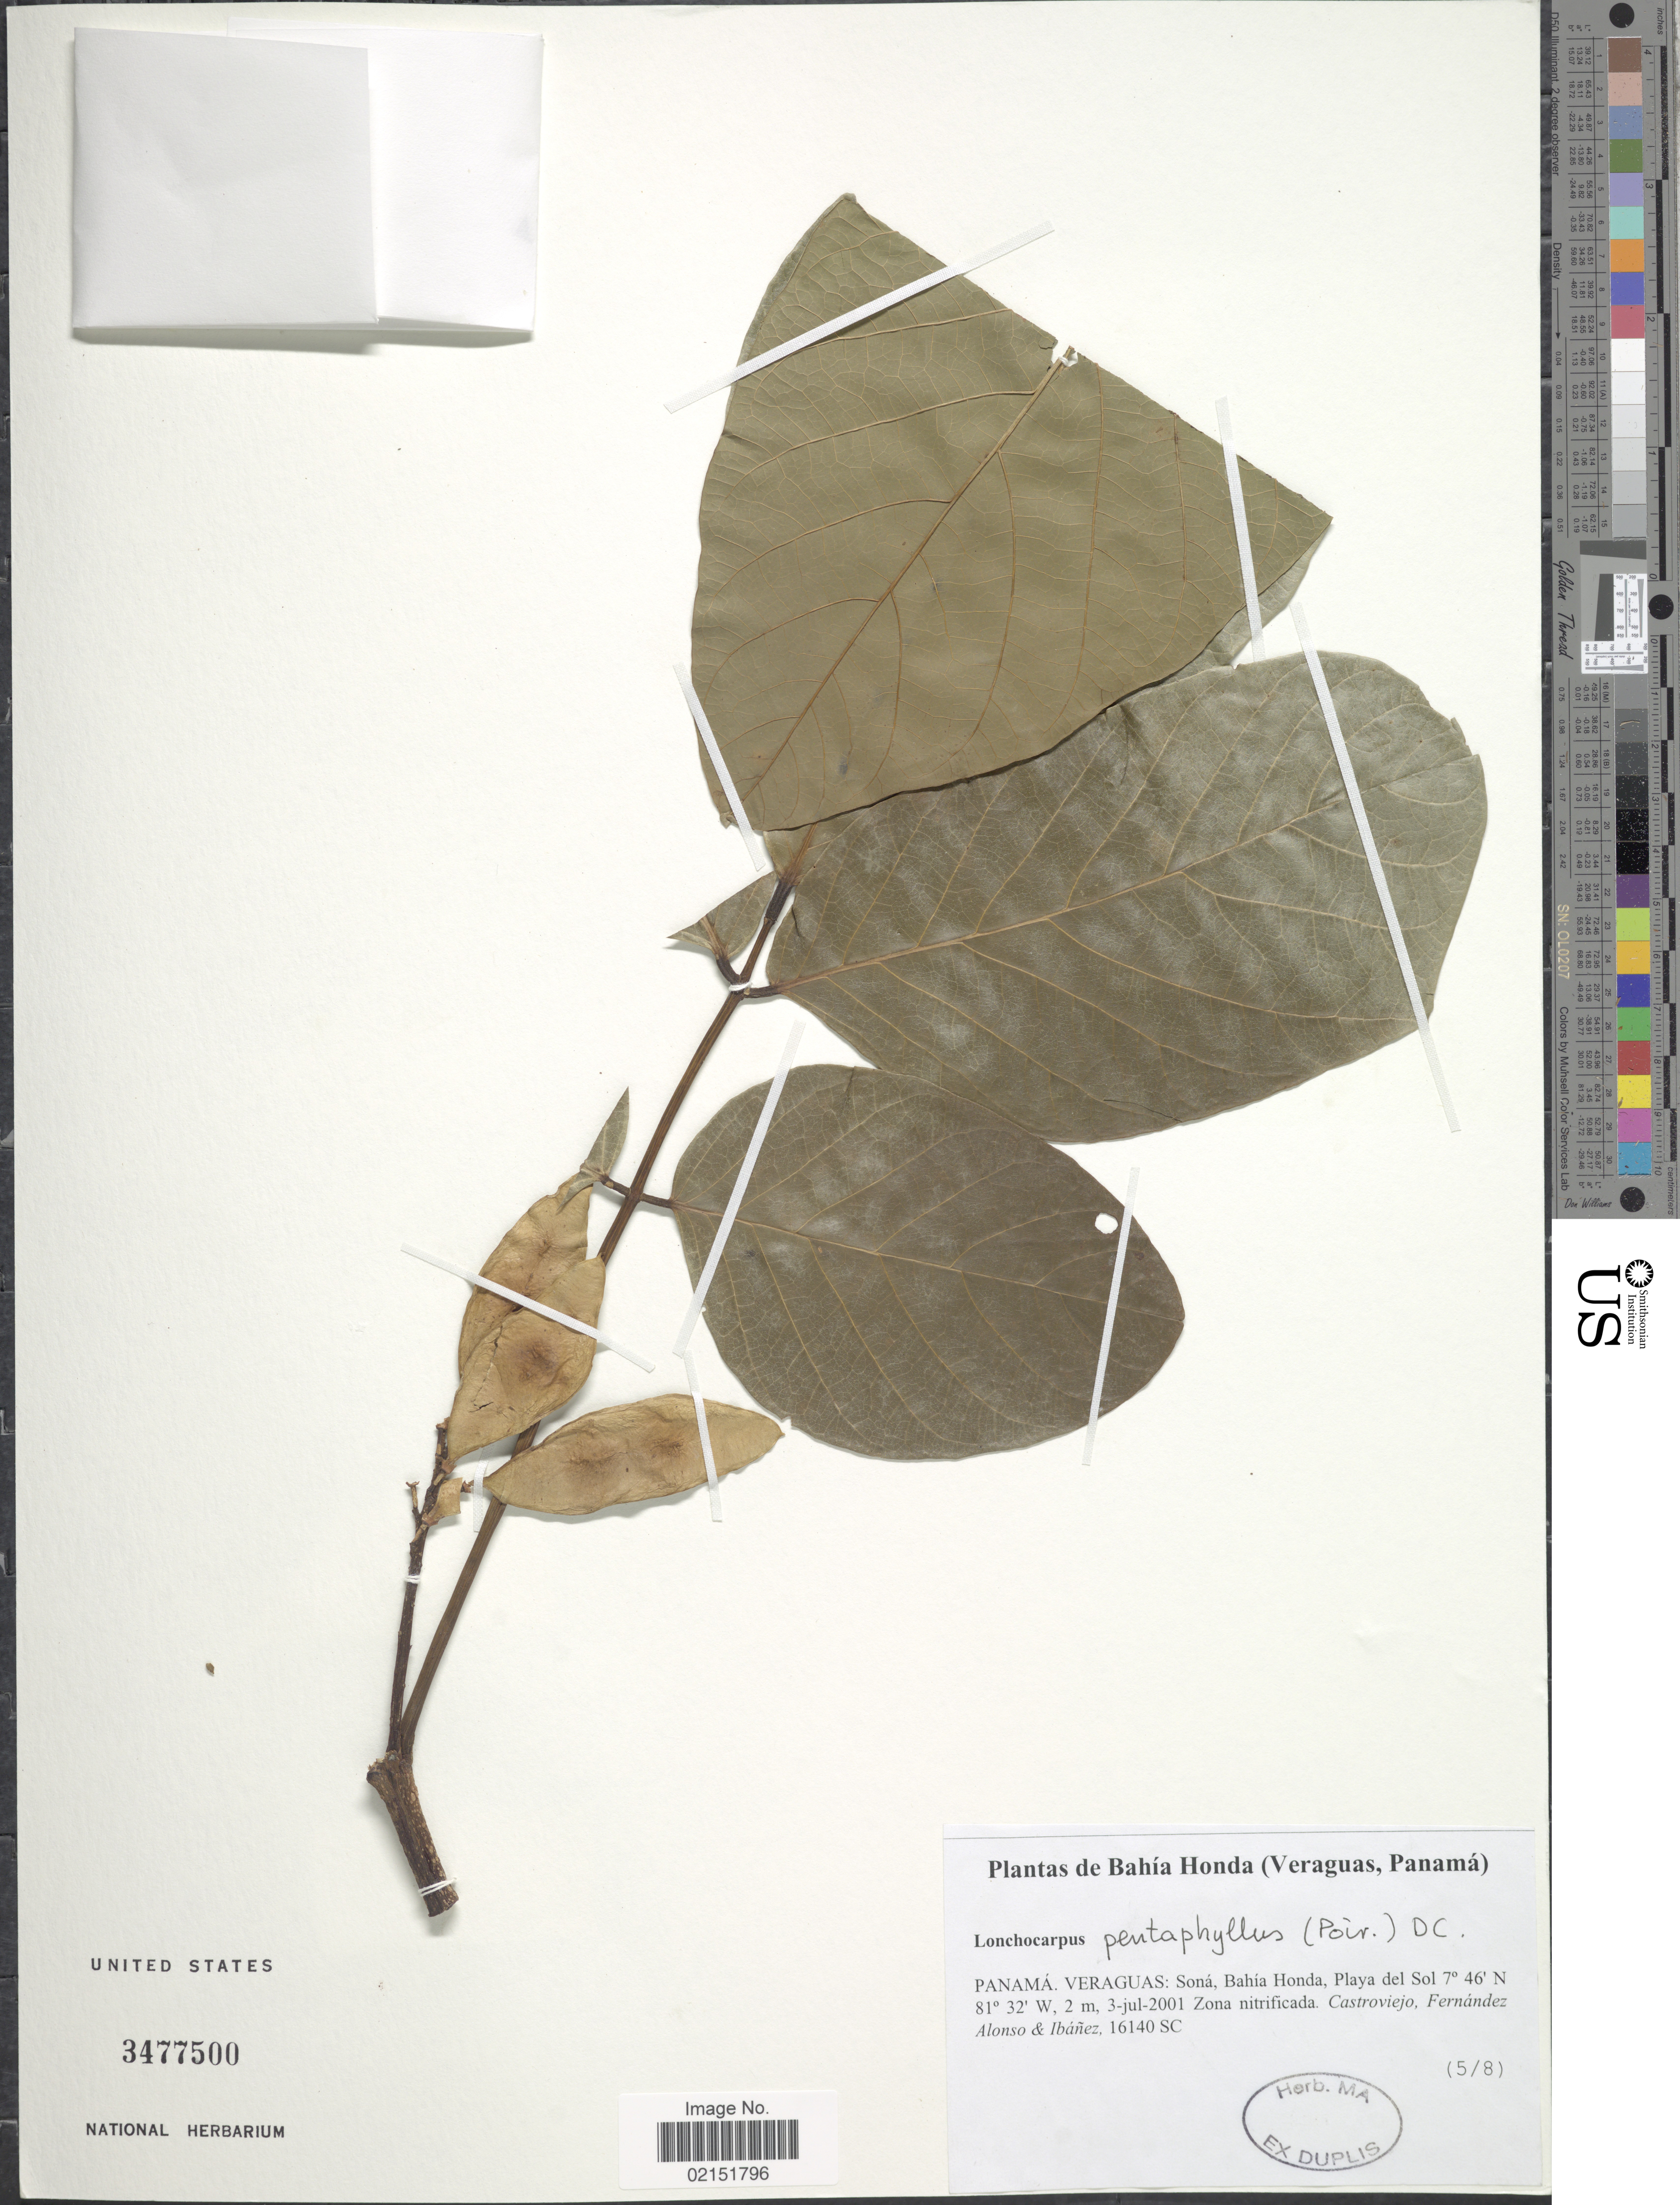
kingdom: Plantae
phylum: Tracheophyta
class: Magnoliopsida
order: Fabales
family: Fabaceae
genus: Lonchocarpus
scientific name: Lonchocarpus pentaphyllus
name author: (Poir.) DC.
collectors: Castroviejo, --, -- Fernandez, -. Alonso & Ibáñez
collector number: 16140SC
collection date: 2001-07-03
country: Panama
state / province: Veraguas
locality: Sona, Bahia Honda, Playa del Sol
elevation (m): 2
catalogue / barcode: US 3477500